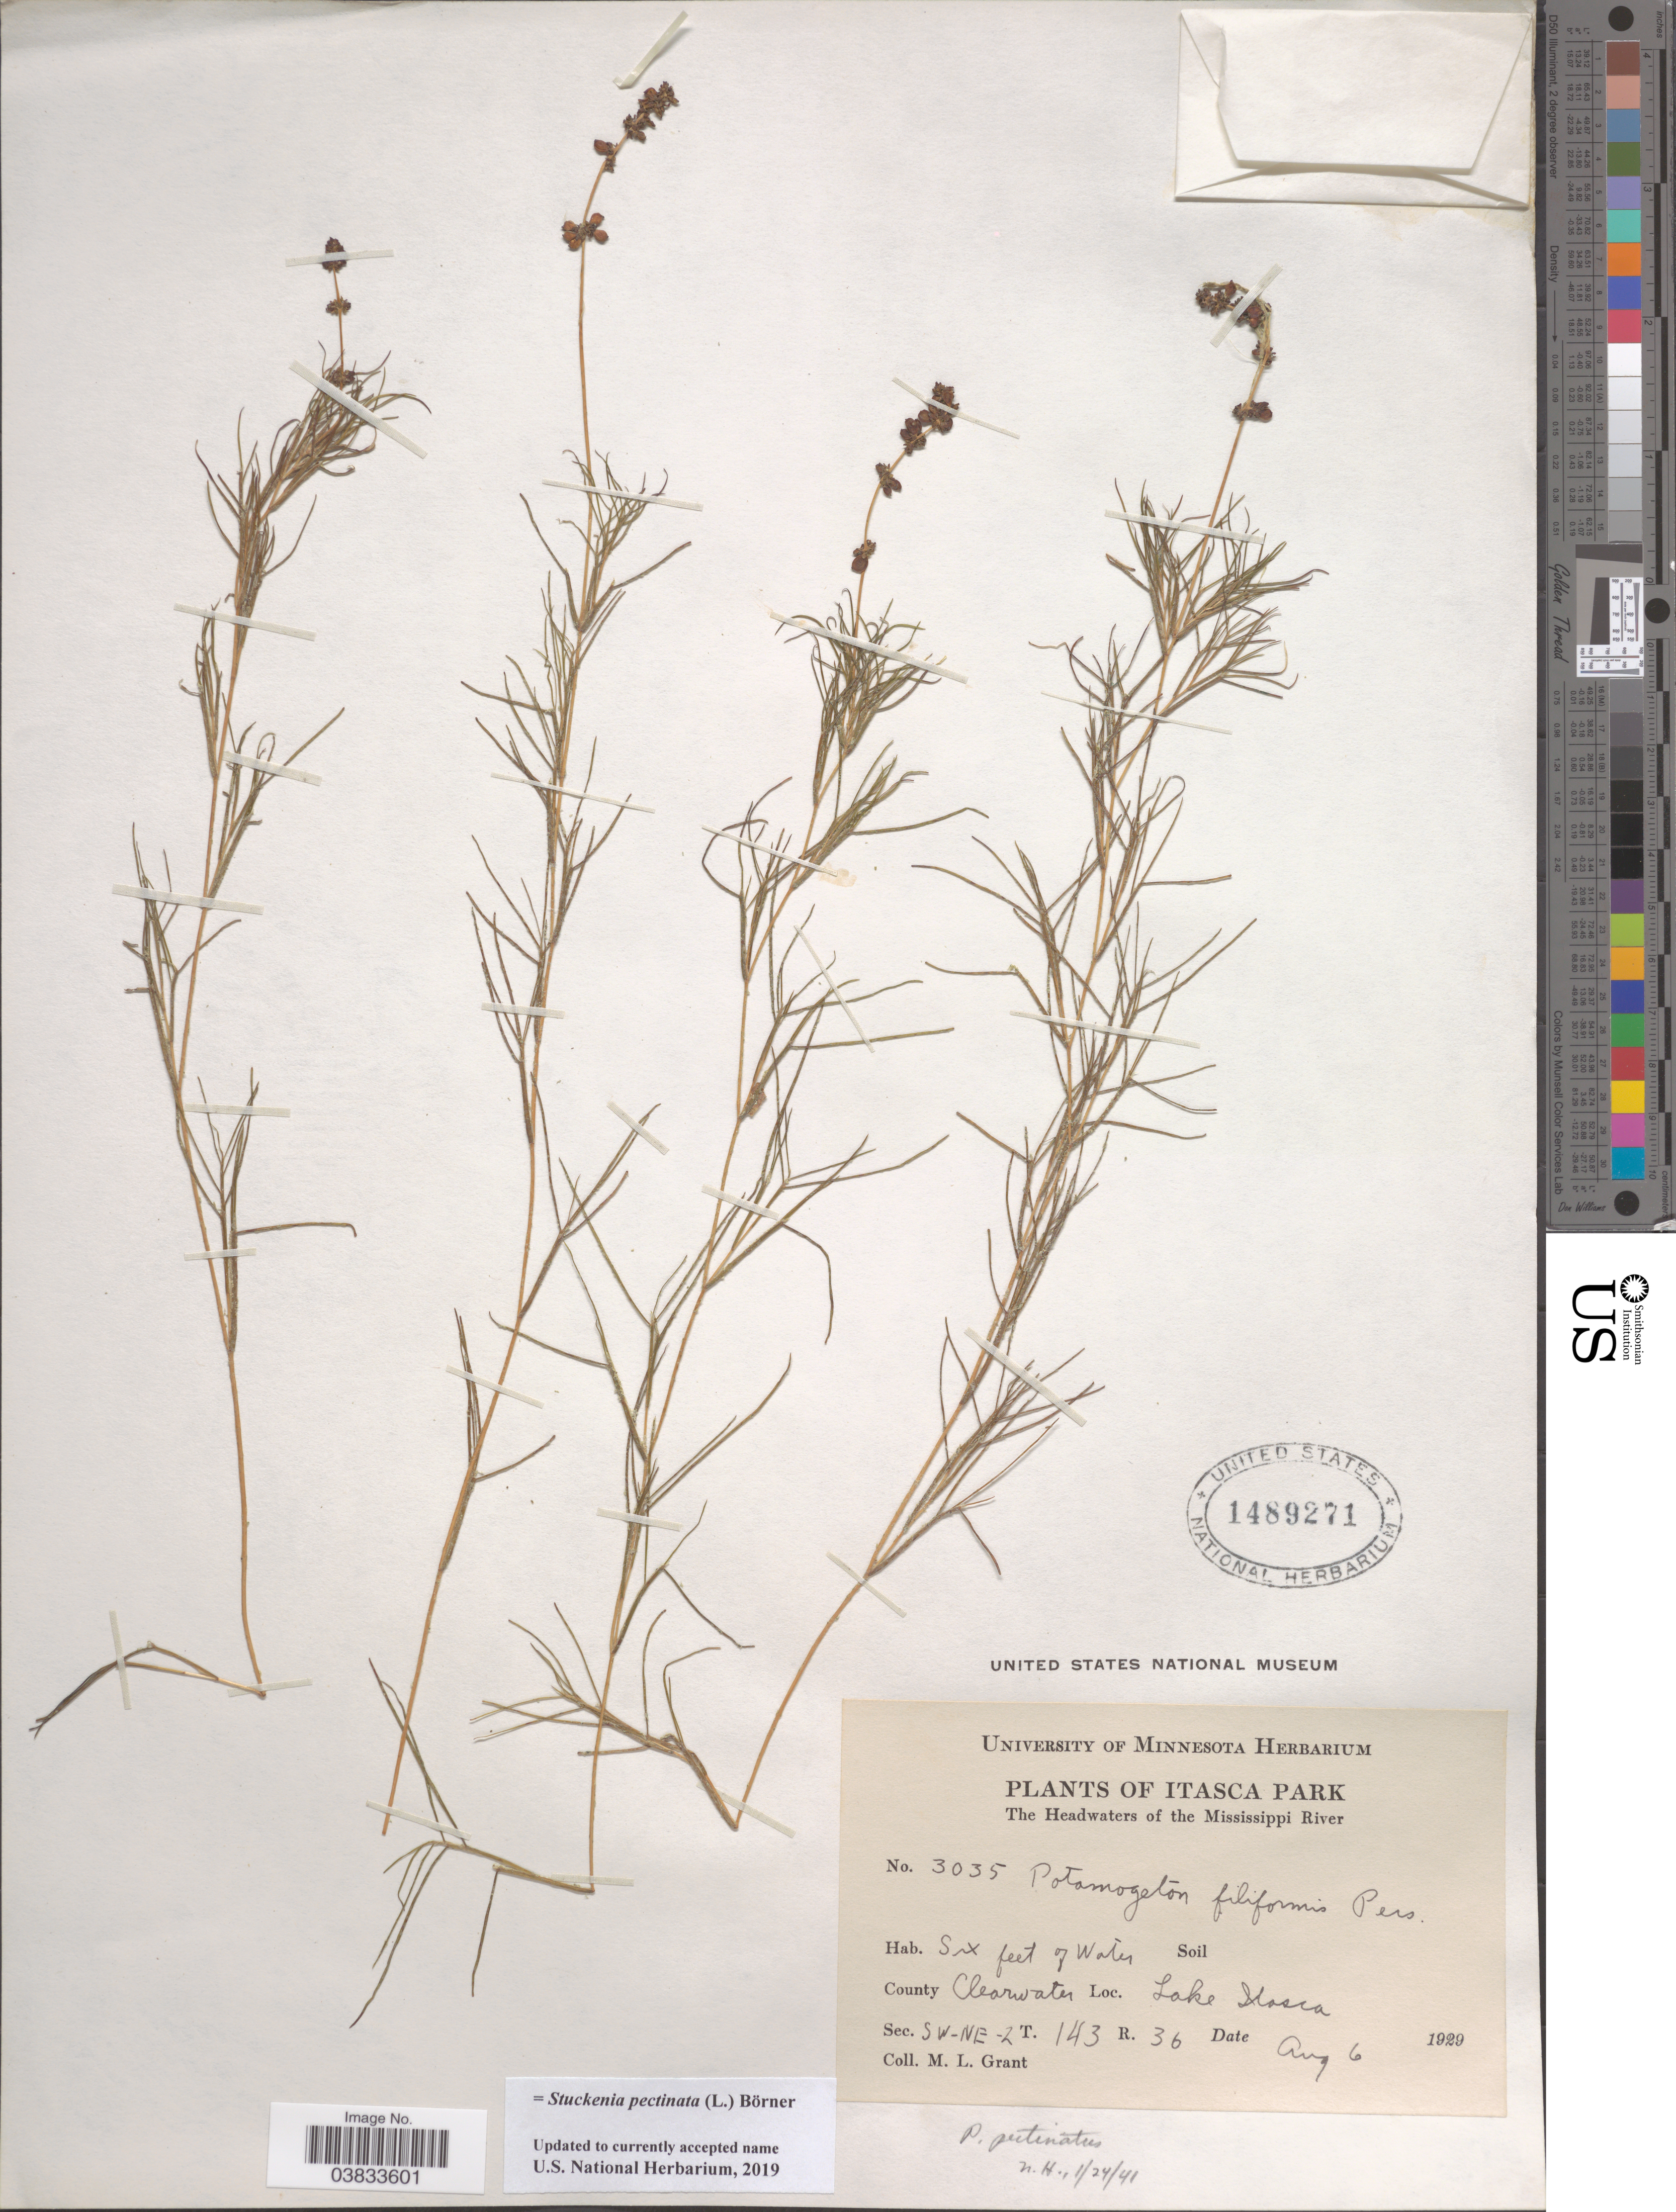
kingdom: Plantae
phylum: Tracheophyta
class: Liliopsida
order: Alismatales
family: Potamogetonaceae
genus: Stuckenia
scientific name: Stuckenia pectinata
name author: (L.) Börner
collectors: M. L. Grant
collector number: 3035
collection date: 1929-08-06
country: United States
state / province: Minnesota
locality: Itasca Park. The Headwaters of the Mississippi River. County Clearwater. Lake Itasca. Sec. SW-NE-2. T. 143. R. 36.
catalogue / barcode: US 1489271